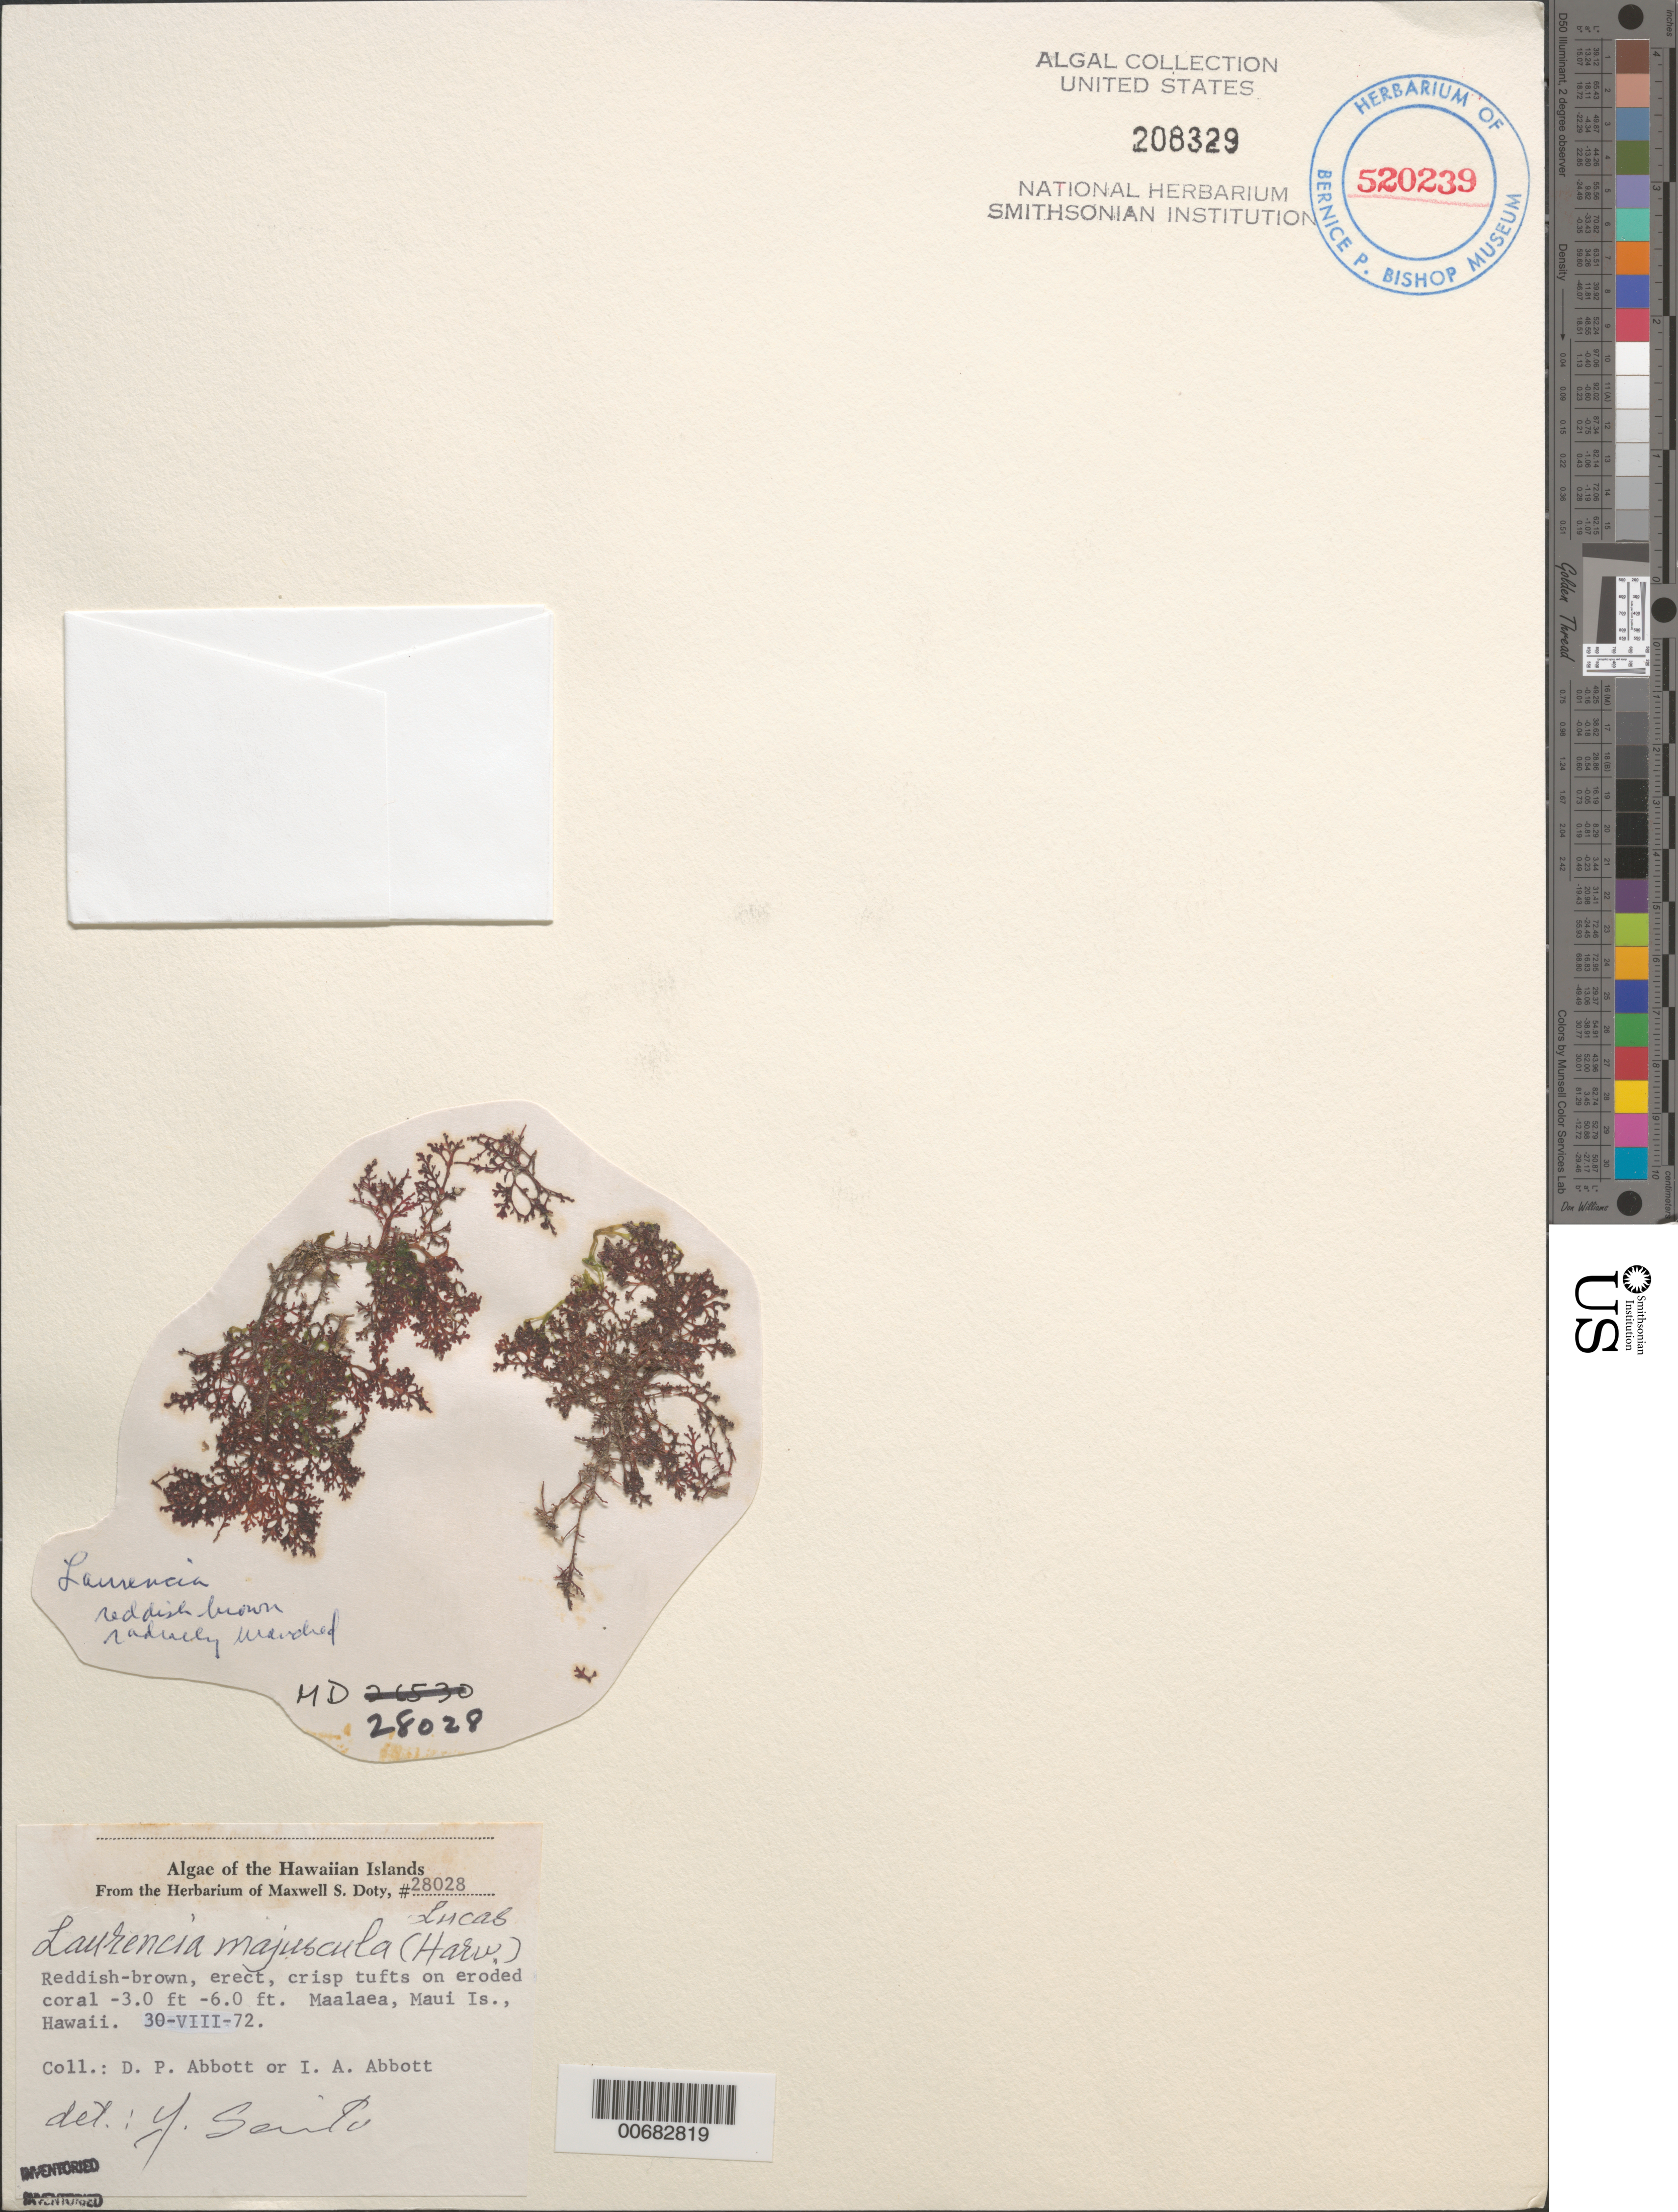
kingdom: Plantae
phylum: Rhodophyta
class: Florideophyceae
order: Ceramiales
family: Rhodomelaceae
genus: Laurencia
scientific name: Laurencia dendroidea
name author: J. Agardh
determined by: Algae name updating Project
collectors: D. P. Abbott & I. A. Abbott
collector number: MSD 28028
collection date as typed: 30 Aug 1972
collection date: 1972-08-30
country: United States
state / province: Hawaii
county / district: Maui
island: Maui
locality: Maalaea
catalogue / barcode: US 208329